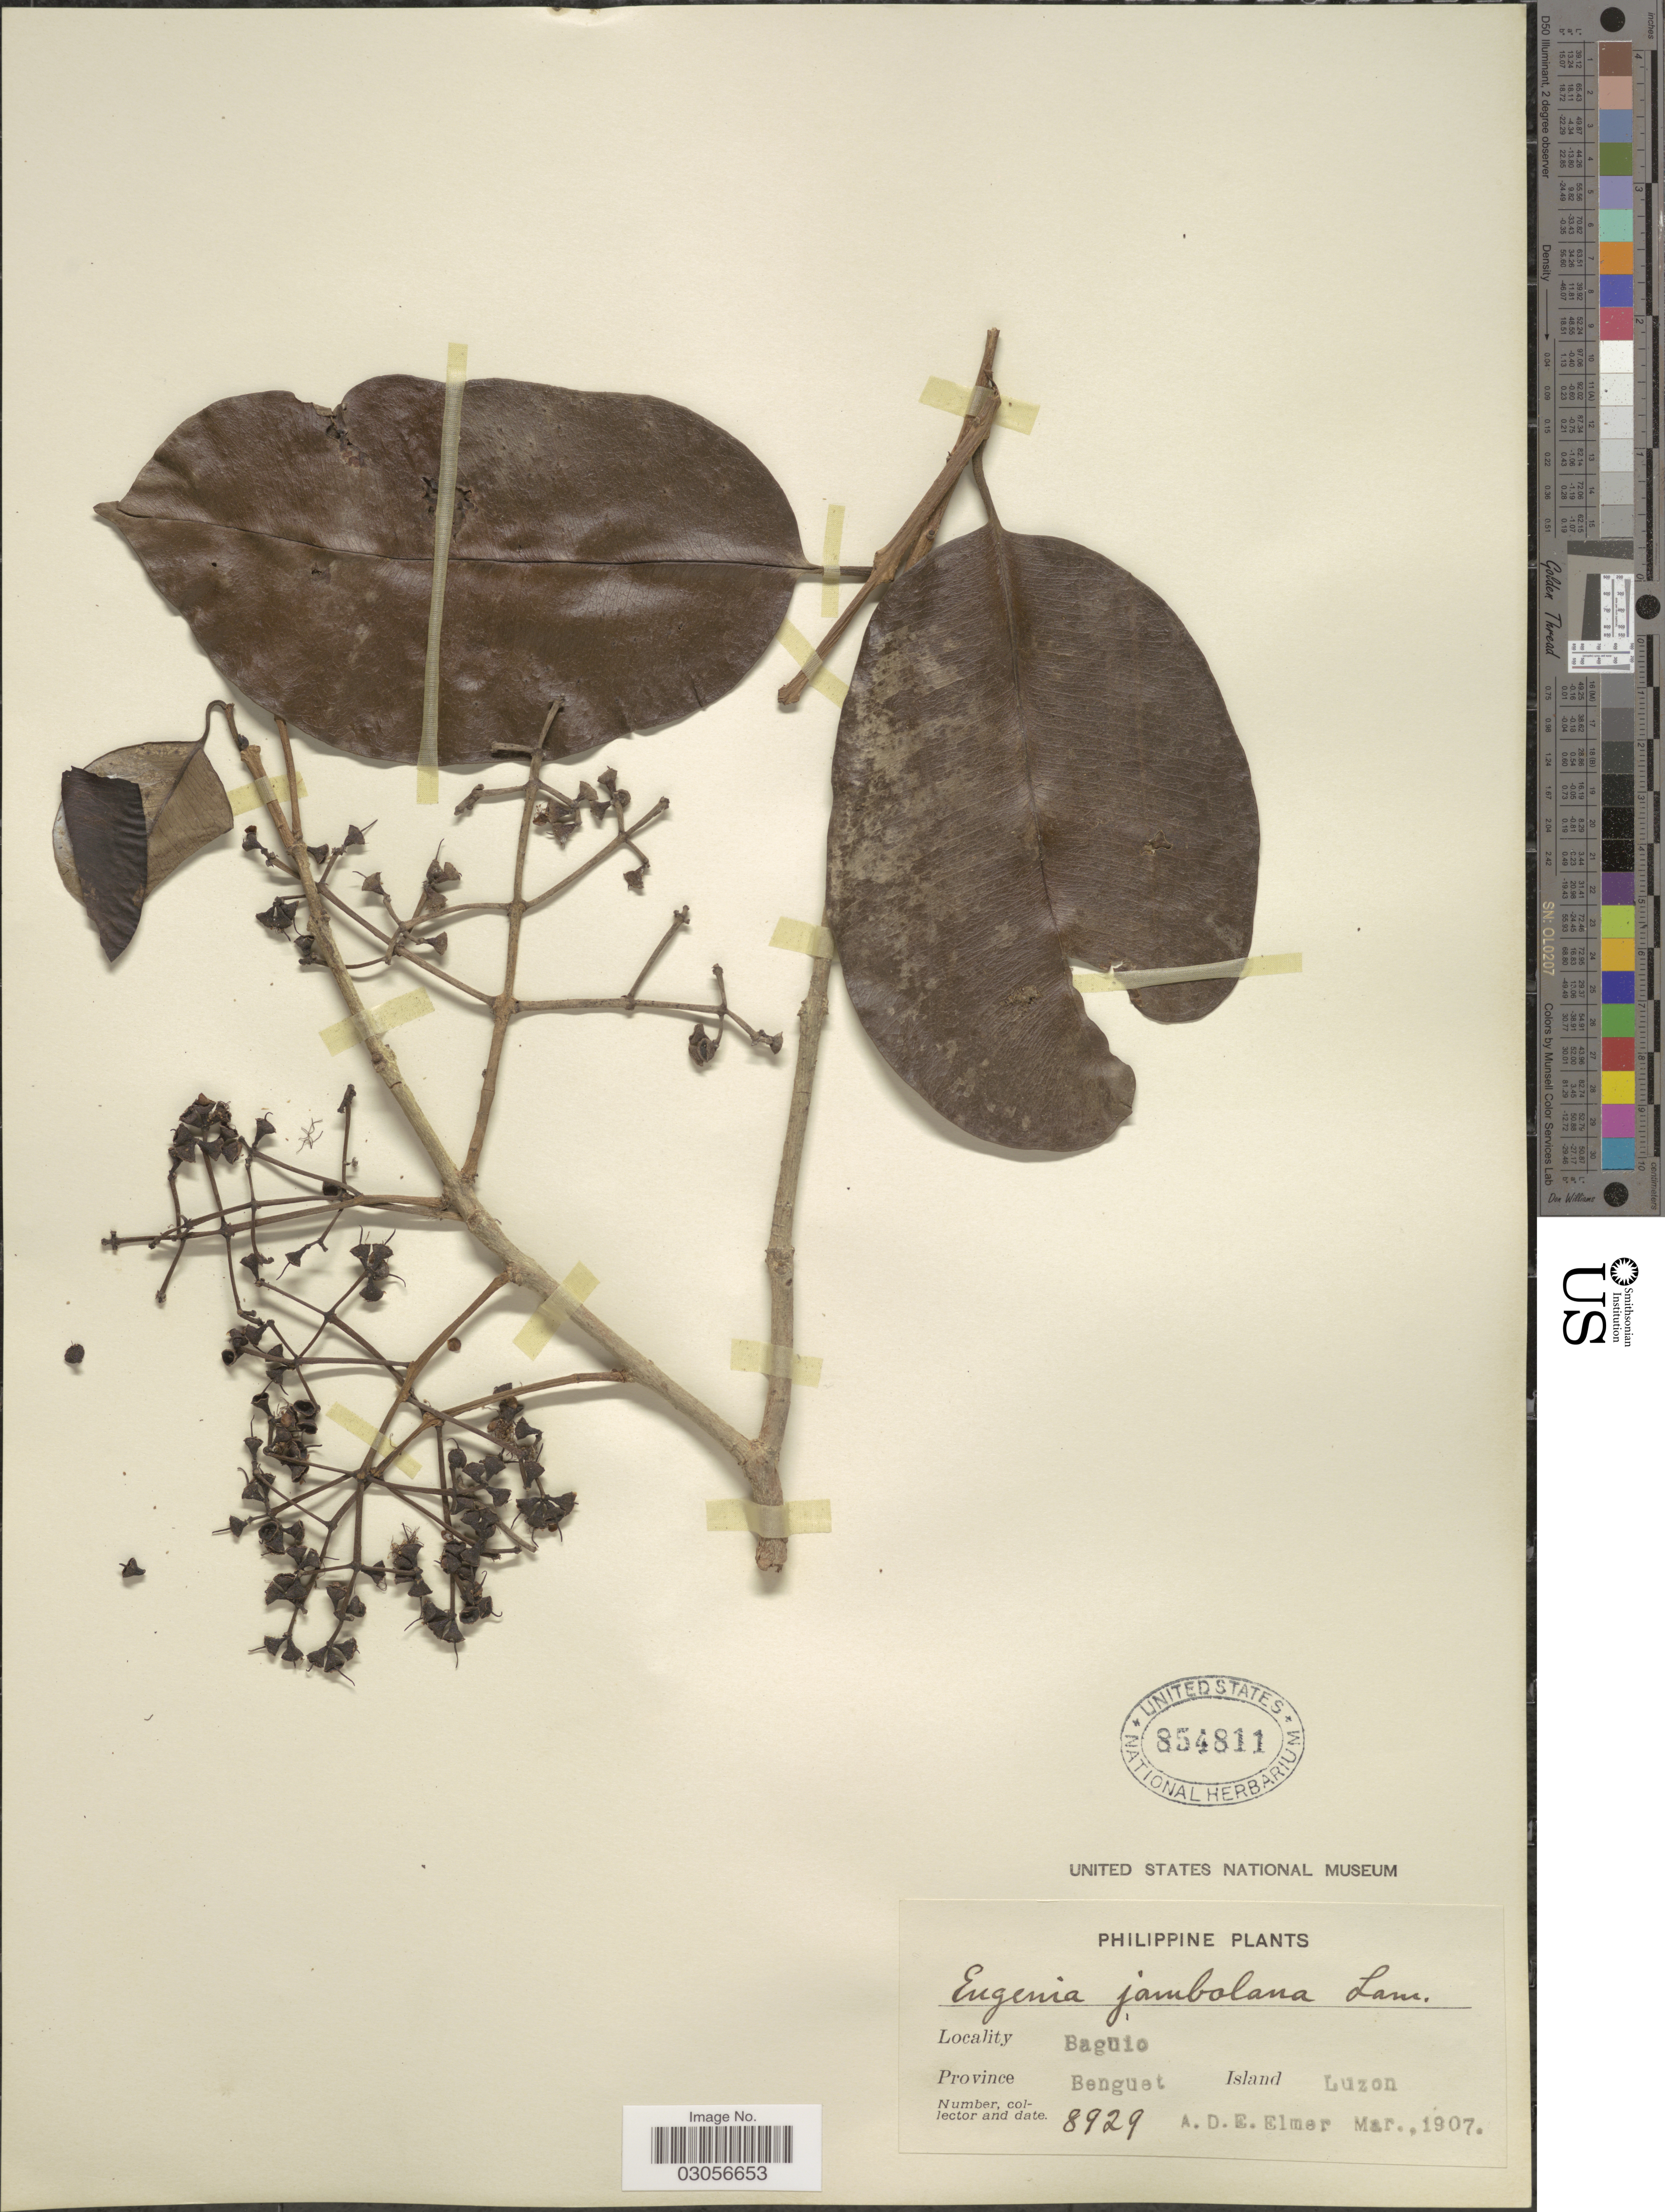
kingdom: Plantae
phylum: Tracheophyta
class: Magnoliopsida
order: Myrtales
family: Myrtaceae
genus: Syzygium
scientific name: Syzygium cumini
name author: (L.) Skeels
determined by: Strong, Mark T., (BOT), Smithsonian Institution - National Museum of Natural History (UNITED STATES)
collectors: A. D. E. Elmer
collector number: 8929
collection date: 1907-03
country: Philippines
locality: Baguio. Province Benguet. Island Luzon.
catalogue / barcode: US 854811